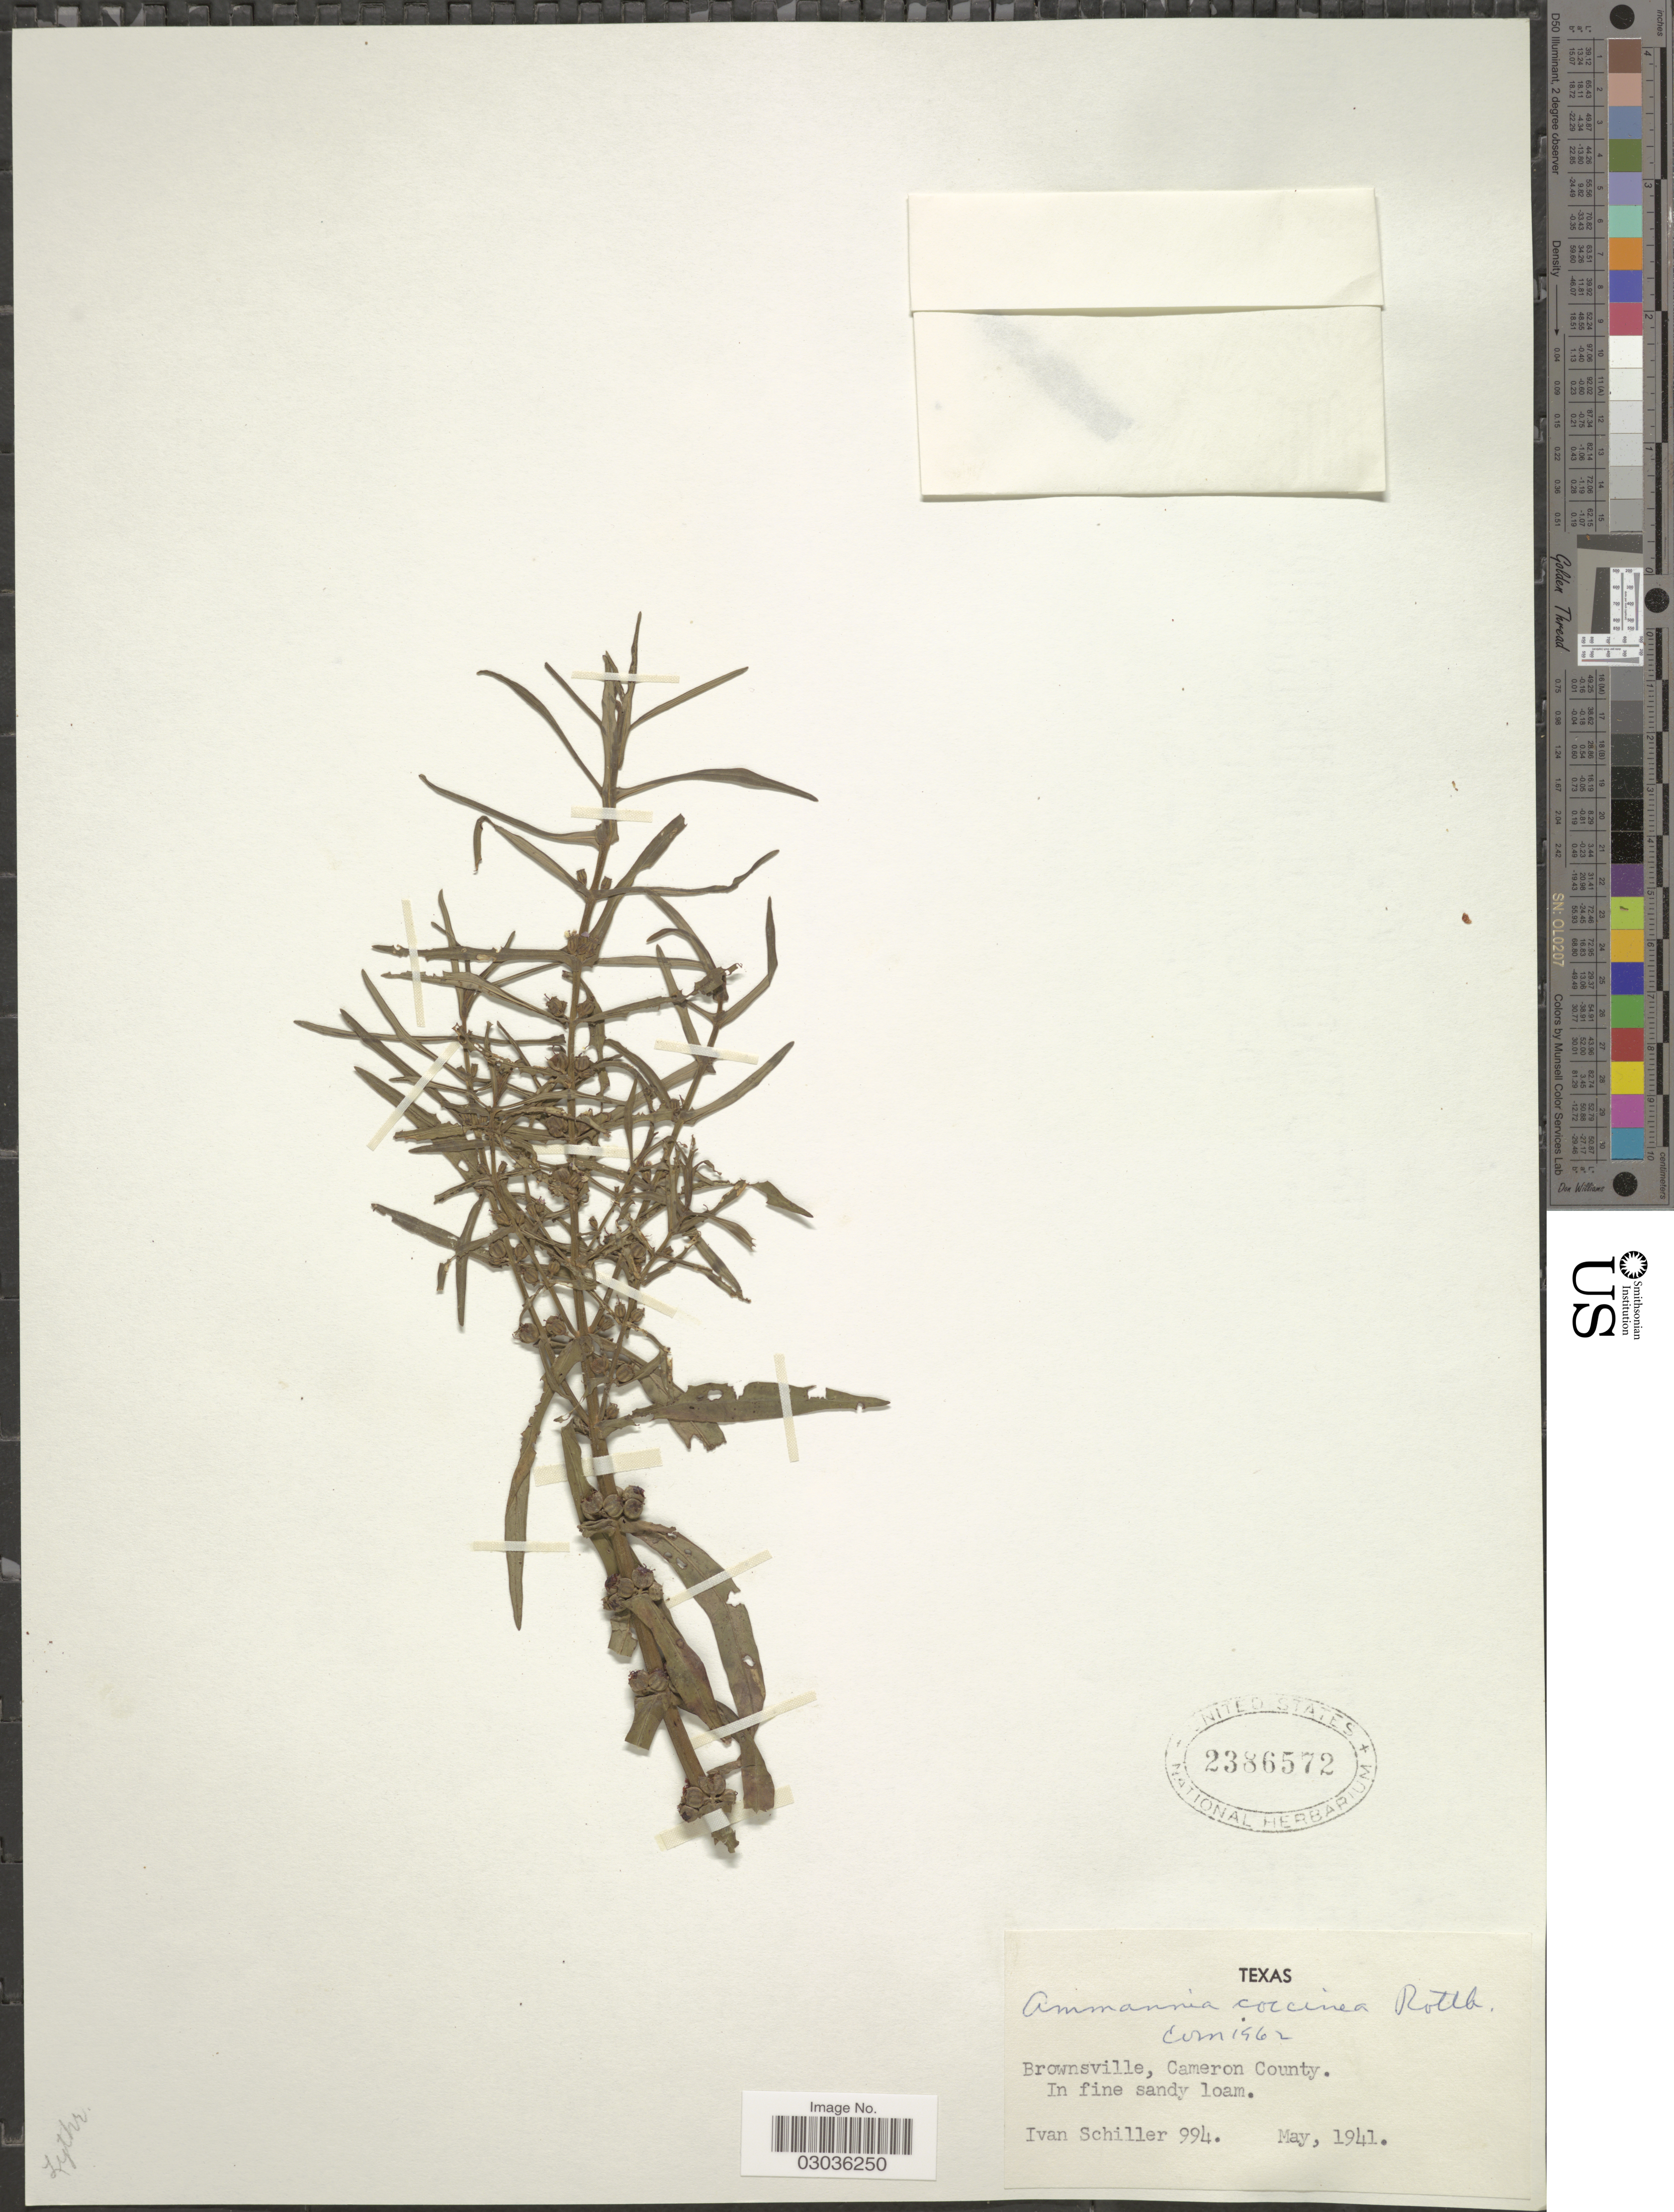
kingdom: Plantae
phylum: Tracheophyta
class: Magnoliopsida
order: Myrtales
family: Lythraceae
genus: Ammannia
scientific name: Ammannia coccinea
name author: Rottb.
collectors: I. Schiller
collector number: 994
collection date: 1941-05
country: United States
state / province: Texas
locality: Brownsville, Cameron County.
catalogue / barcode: US 2386572